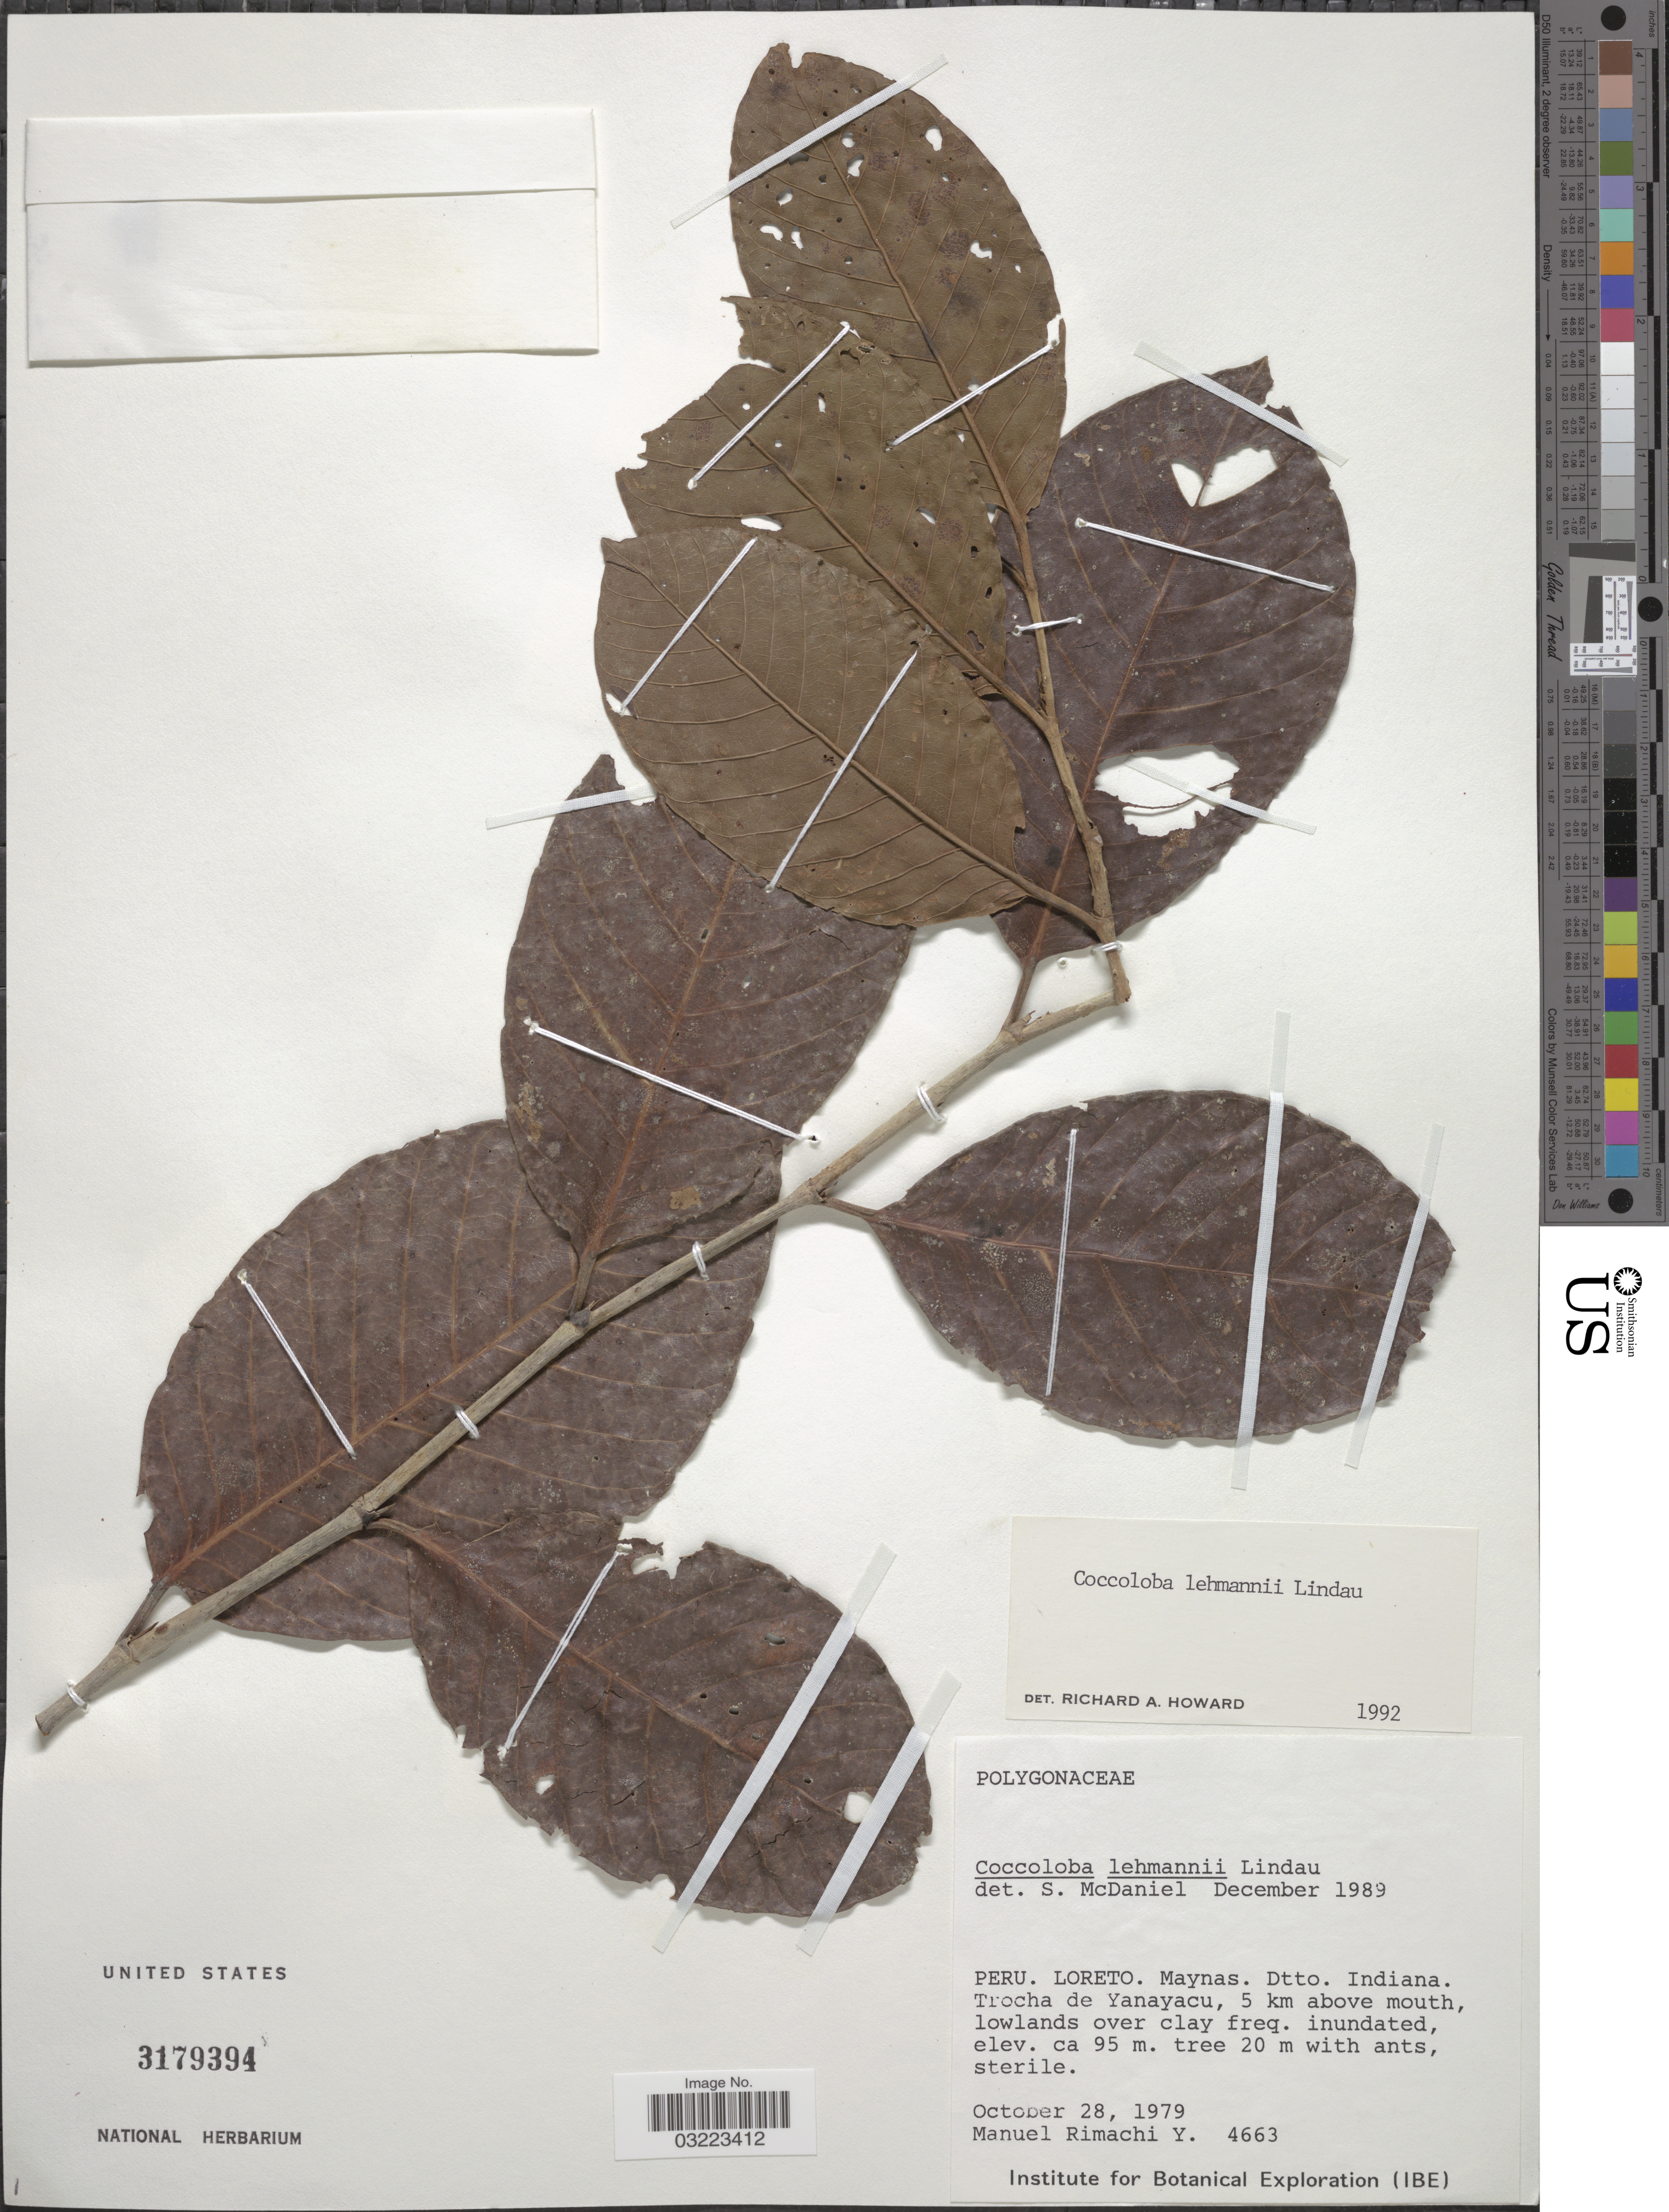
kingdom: Plantae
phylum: Tracheophyta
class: Magnoliopsida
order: Caryophyllales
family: Polygonaceae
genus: Coccoloba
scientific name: Coccoloba lehmannii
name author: Lindau ex Hieron.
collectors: M. Rimachi Y.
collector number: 4663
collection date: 1979-10-28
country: Peru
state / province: Loreto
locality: Maynas. Dtto. Indiana. Trocha de Yanayacu, 5 km above mouth.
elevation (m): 95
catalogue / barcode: US 3179394